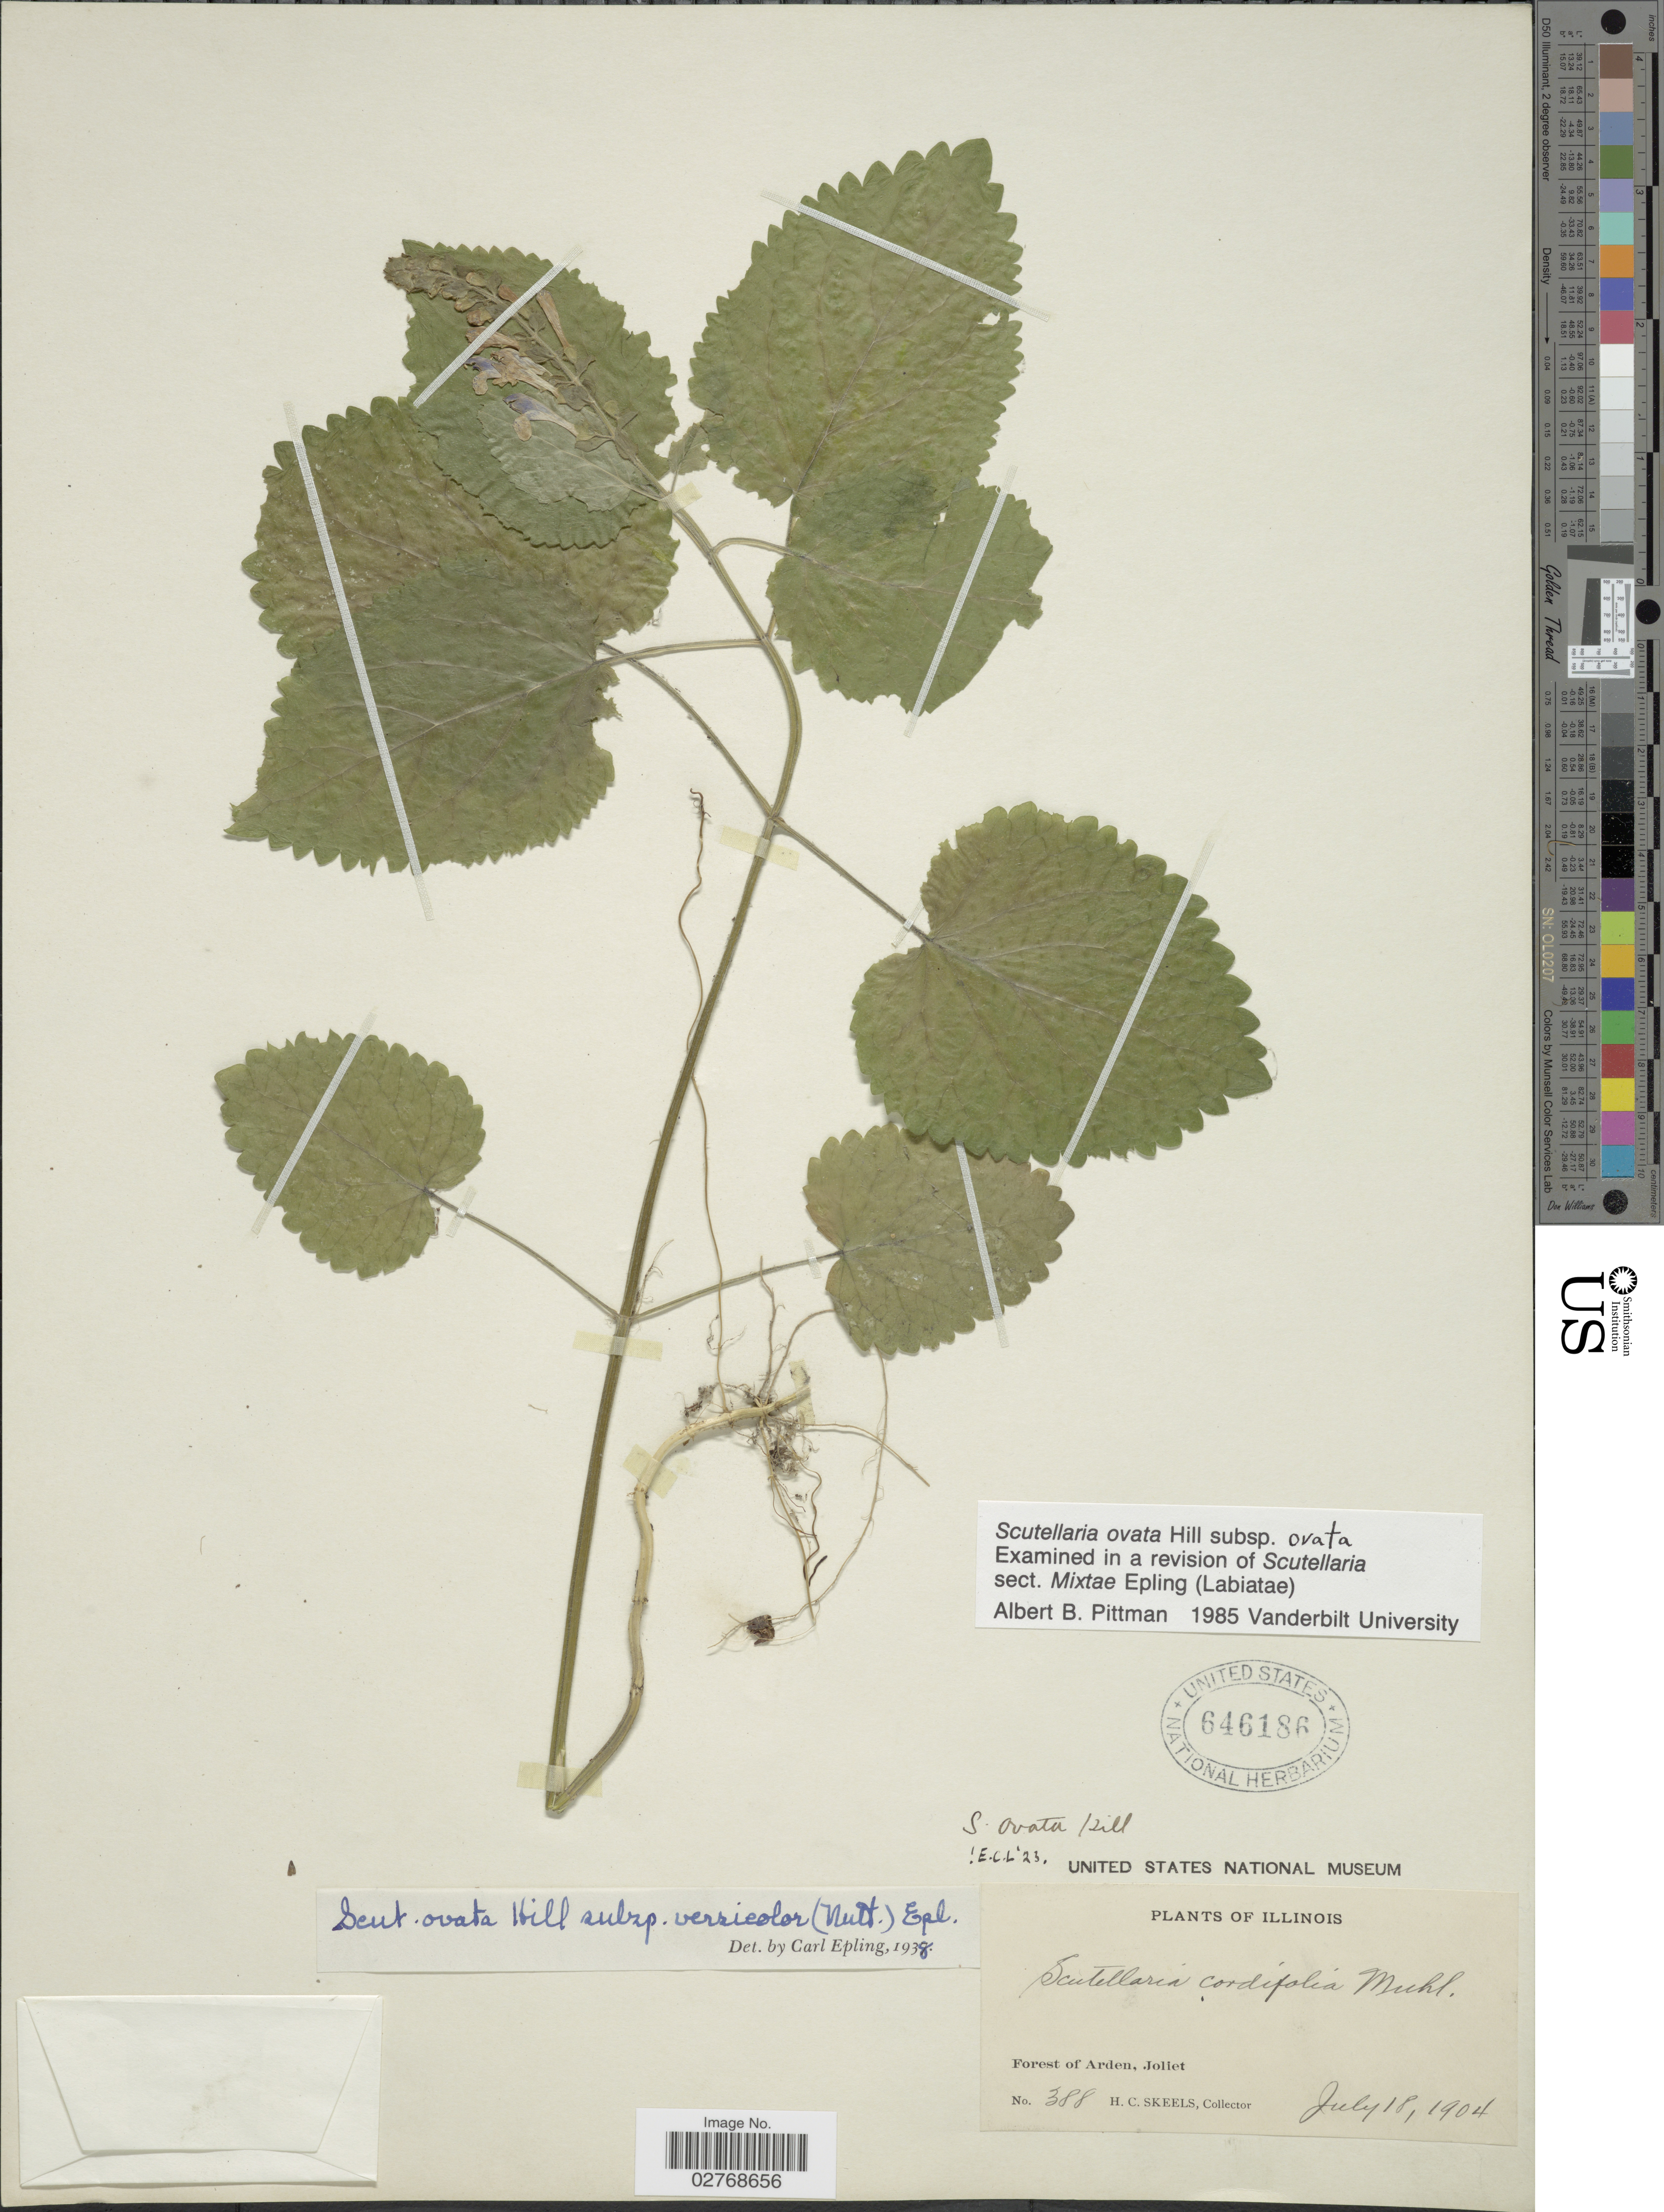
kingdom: Plantae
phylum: Tracheophyta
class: Magnoliopsida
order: Lamiales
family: Lamiaceae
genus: Scutellaria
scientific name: Scutellaria ovata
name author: Hill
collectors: H. Skeels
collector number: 388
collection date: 1904-07-18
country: United States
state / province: Illinois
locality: Forest of Arden, Joliet.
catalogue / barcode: US 646186